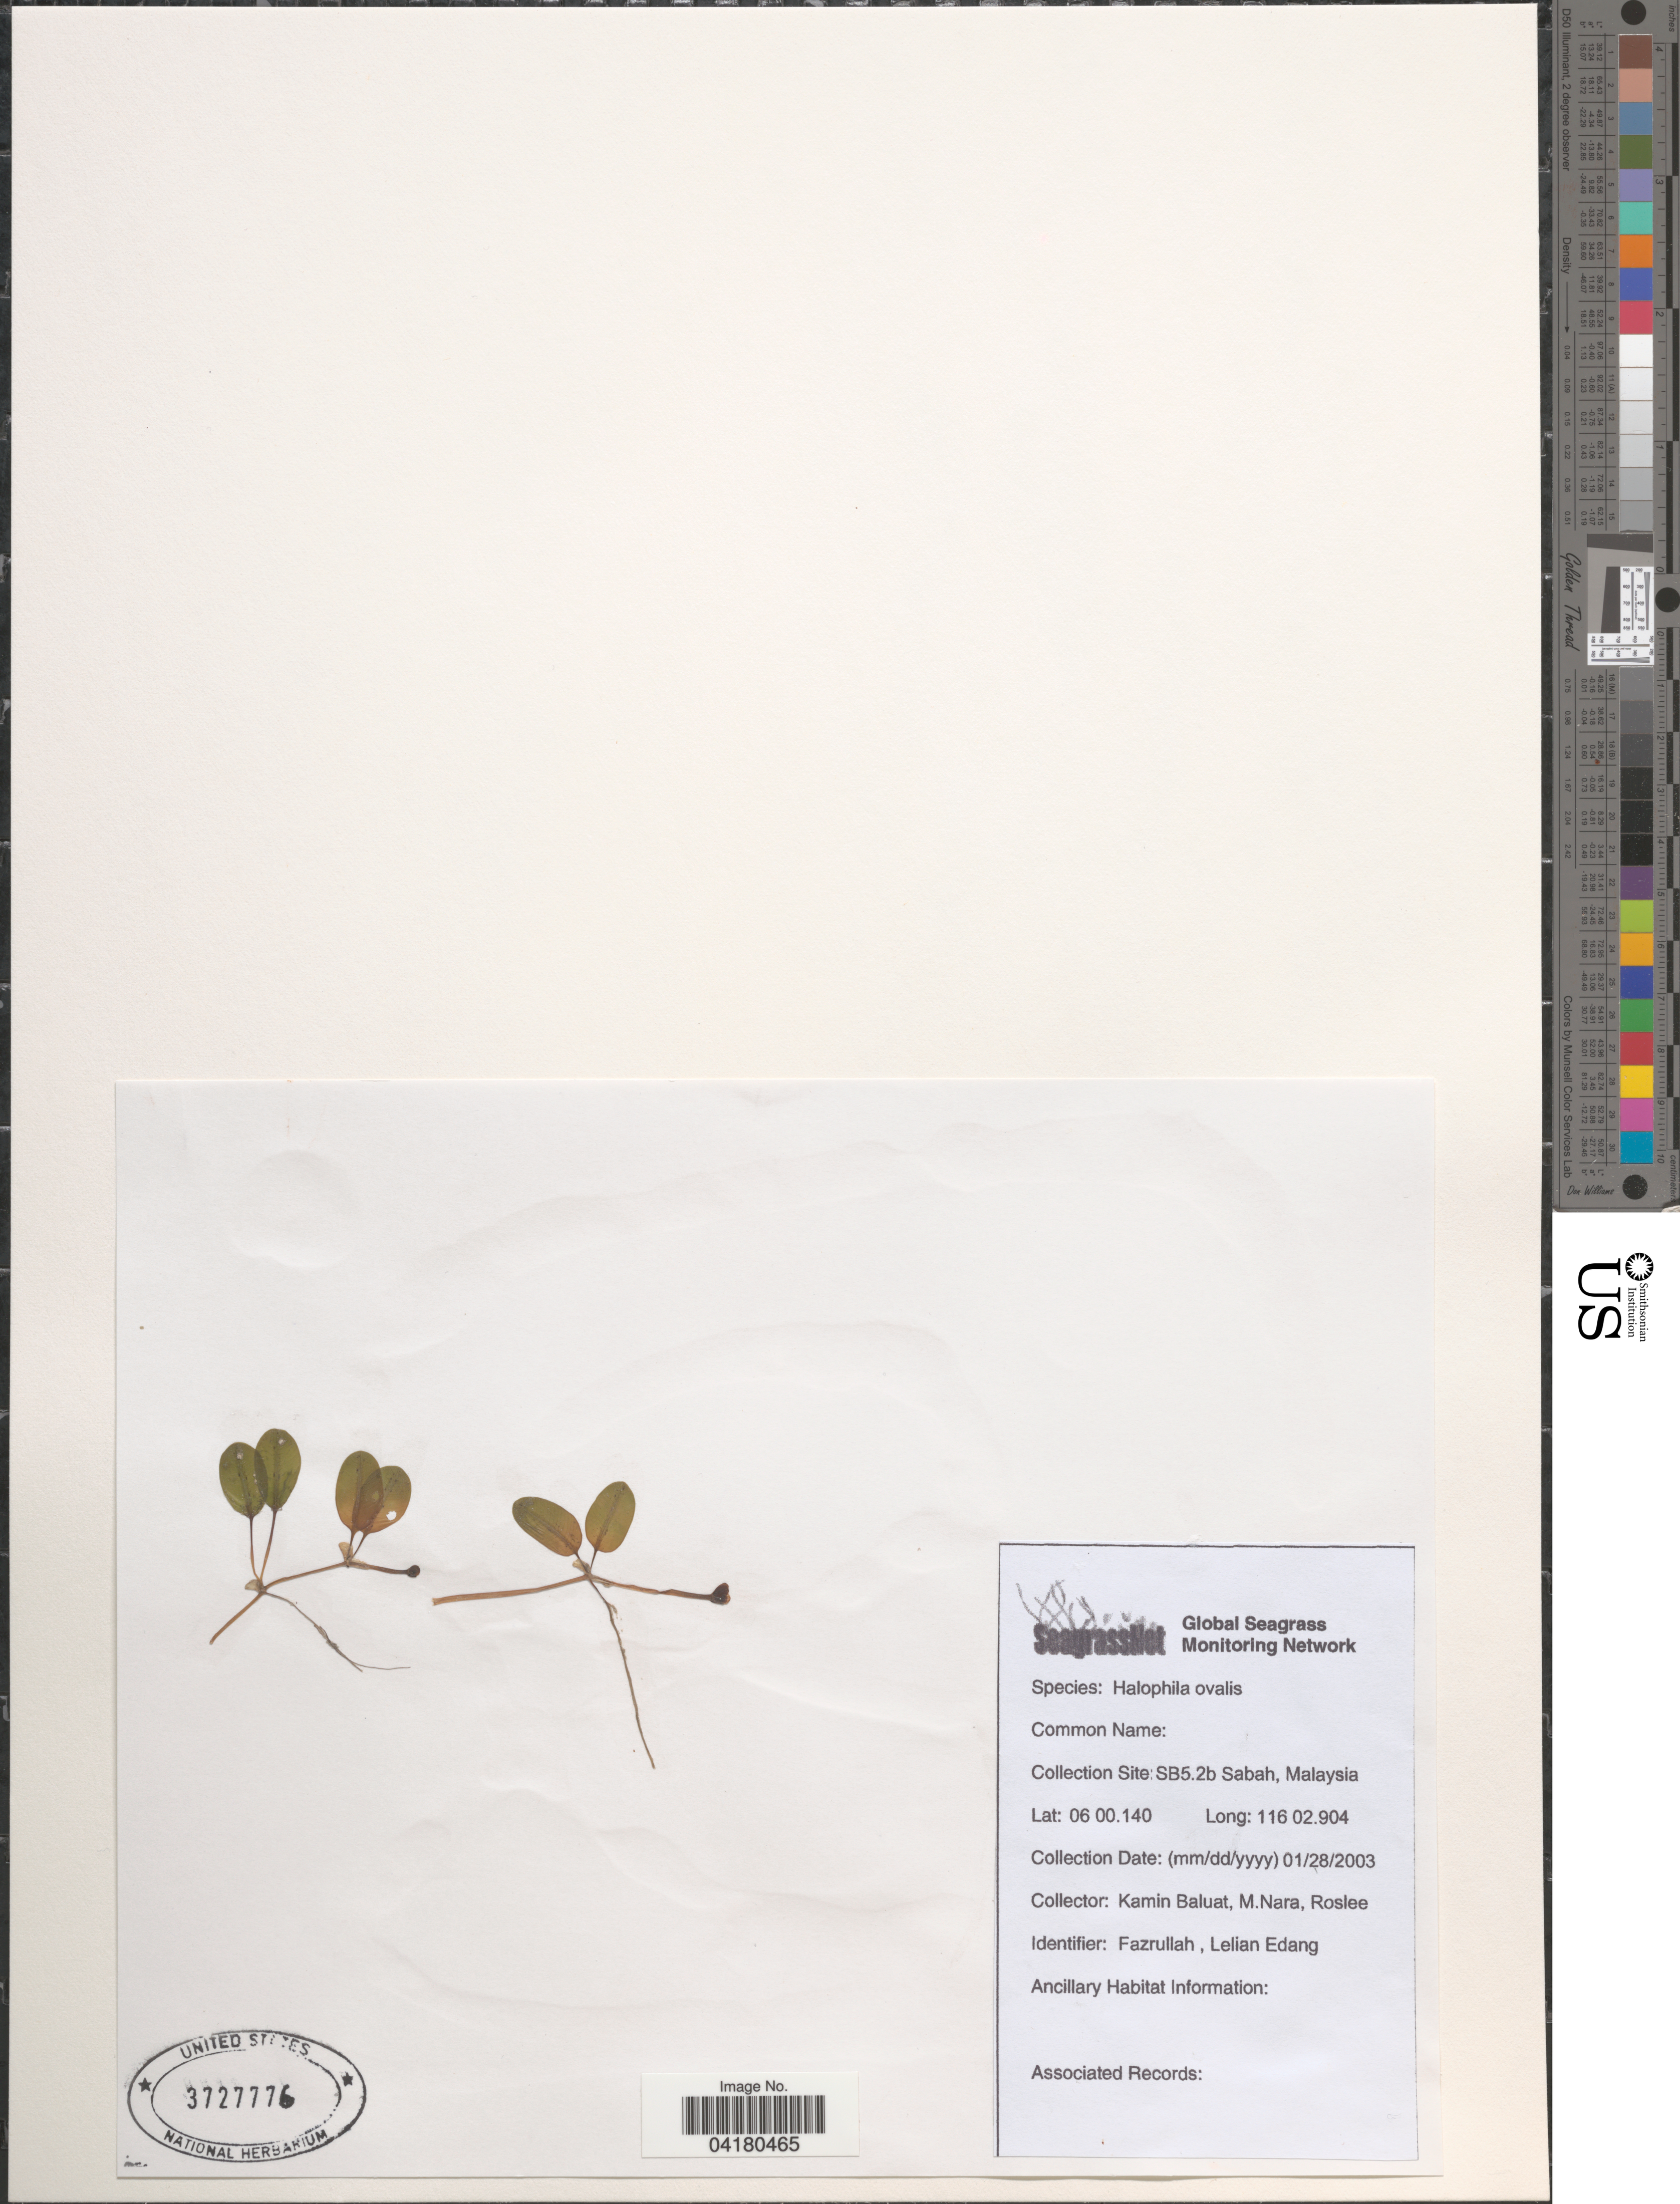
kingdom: Plantae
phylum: Tracheophyta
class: Liliopsida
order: Alismatales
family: Hydrocharitaceae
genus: Halophila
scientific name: Halophila ovalis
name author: (R. Br.) Hook. f.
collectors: K. Baluat, M. Nara & Roslee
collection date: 2003-01-28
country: Malaysia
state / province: Sabah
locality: Collection Site: SB5.2b.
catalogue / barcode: US 3727776